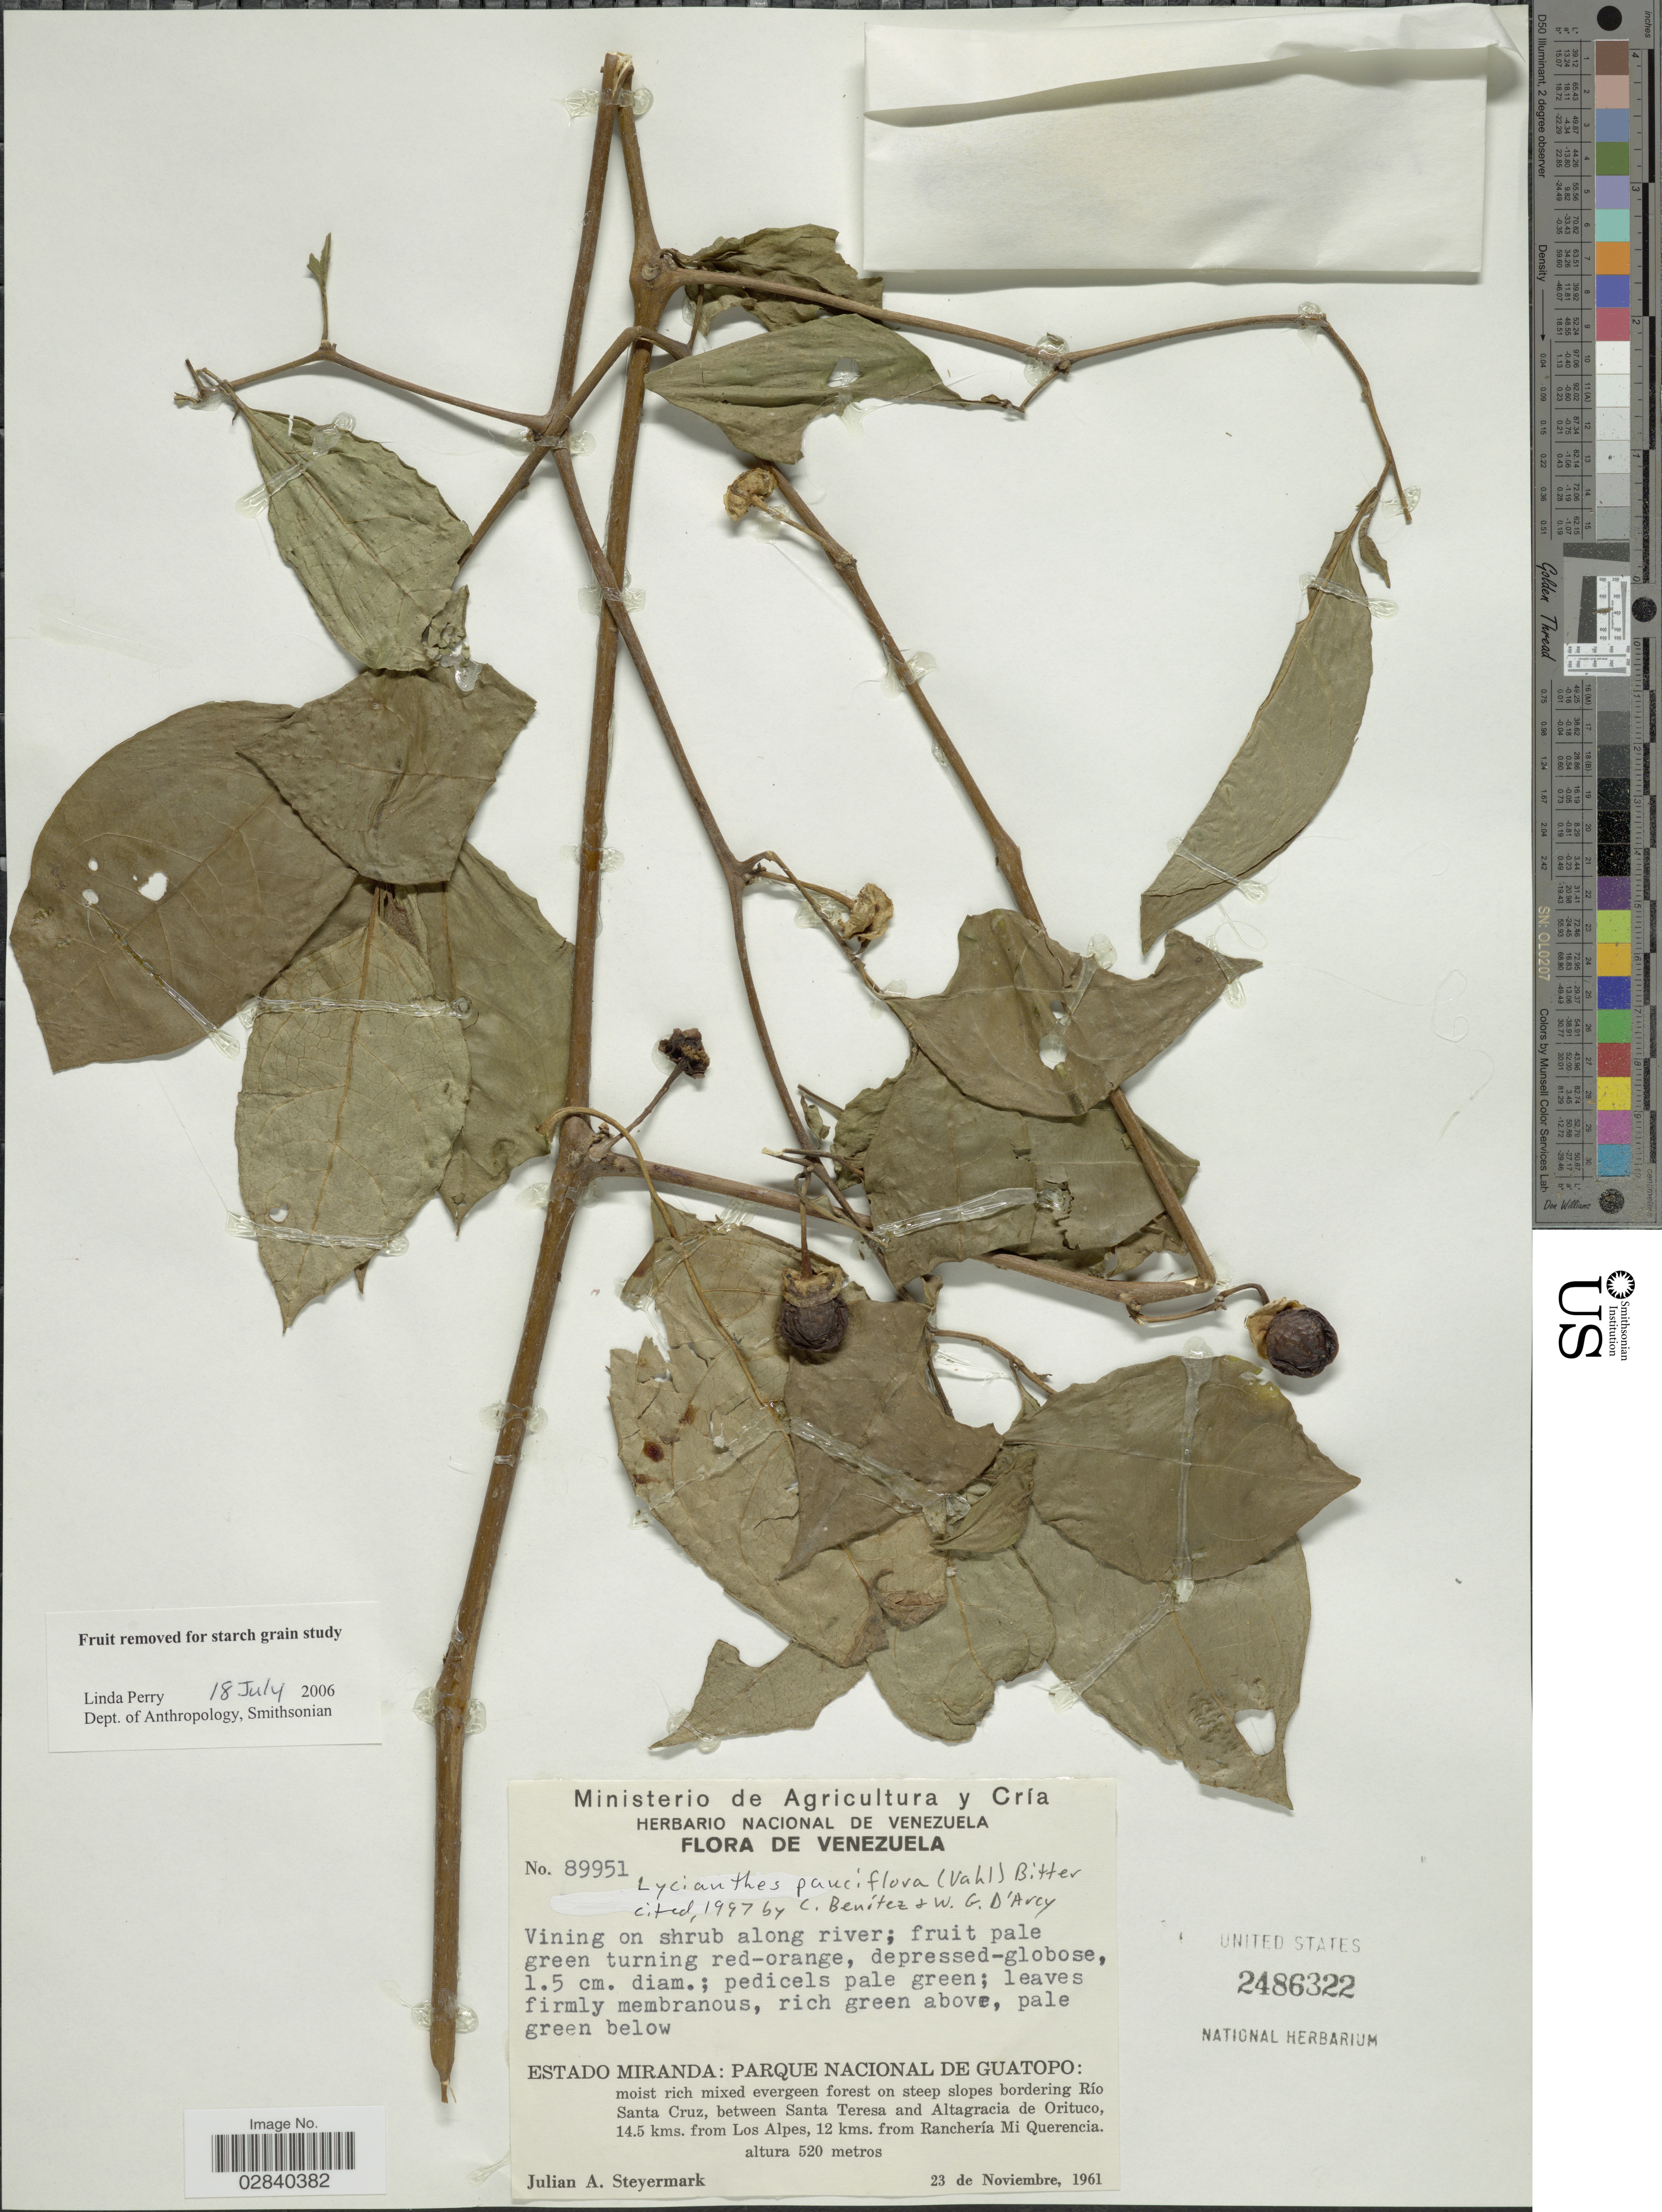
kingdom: Plantae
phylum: Tracheophyta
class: Magnoliopsida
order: Solanales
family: Solanaceae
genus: Lycianthes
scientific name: Lycianthes pauciflora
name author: (Vahl) Bitter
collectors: J. Steyermark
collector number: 89951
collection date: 1961-11-23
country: Venezuela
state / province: Miranda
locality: Estado Miranda: Parque Nacional de Guatopo: moist rich mixed evergreen forest on steep slopes bordering Río Santa Cruz, between Santa Teresa and Altagracia de Orituco, 14.5 kms. from Los Alpes, 12 kms. from Ranchería Mi Querencia.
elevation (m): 520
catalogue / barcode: US 2486322